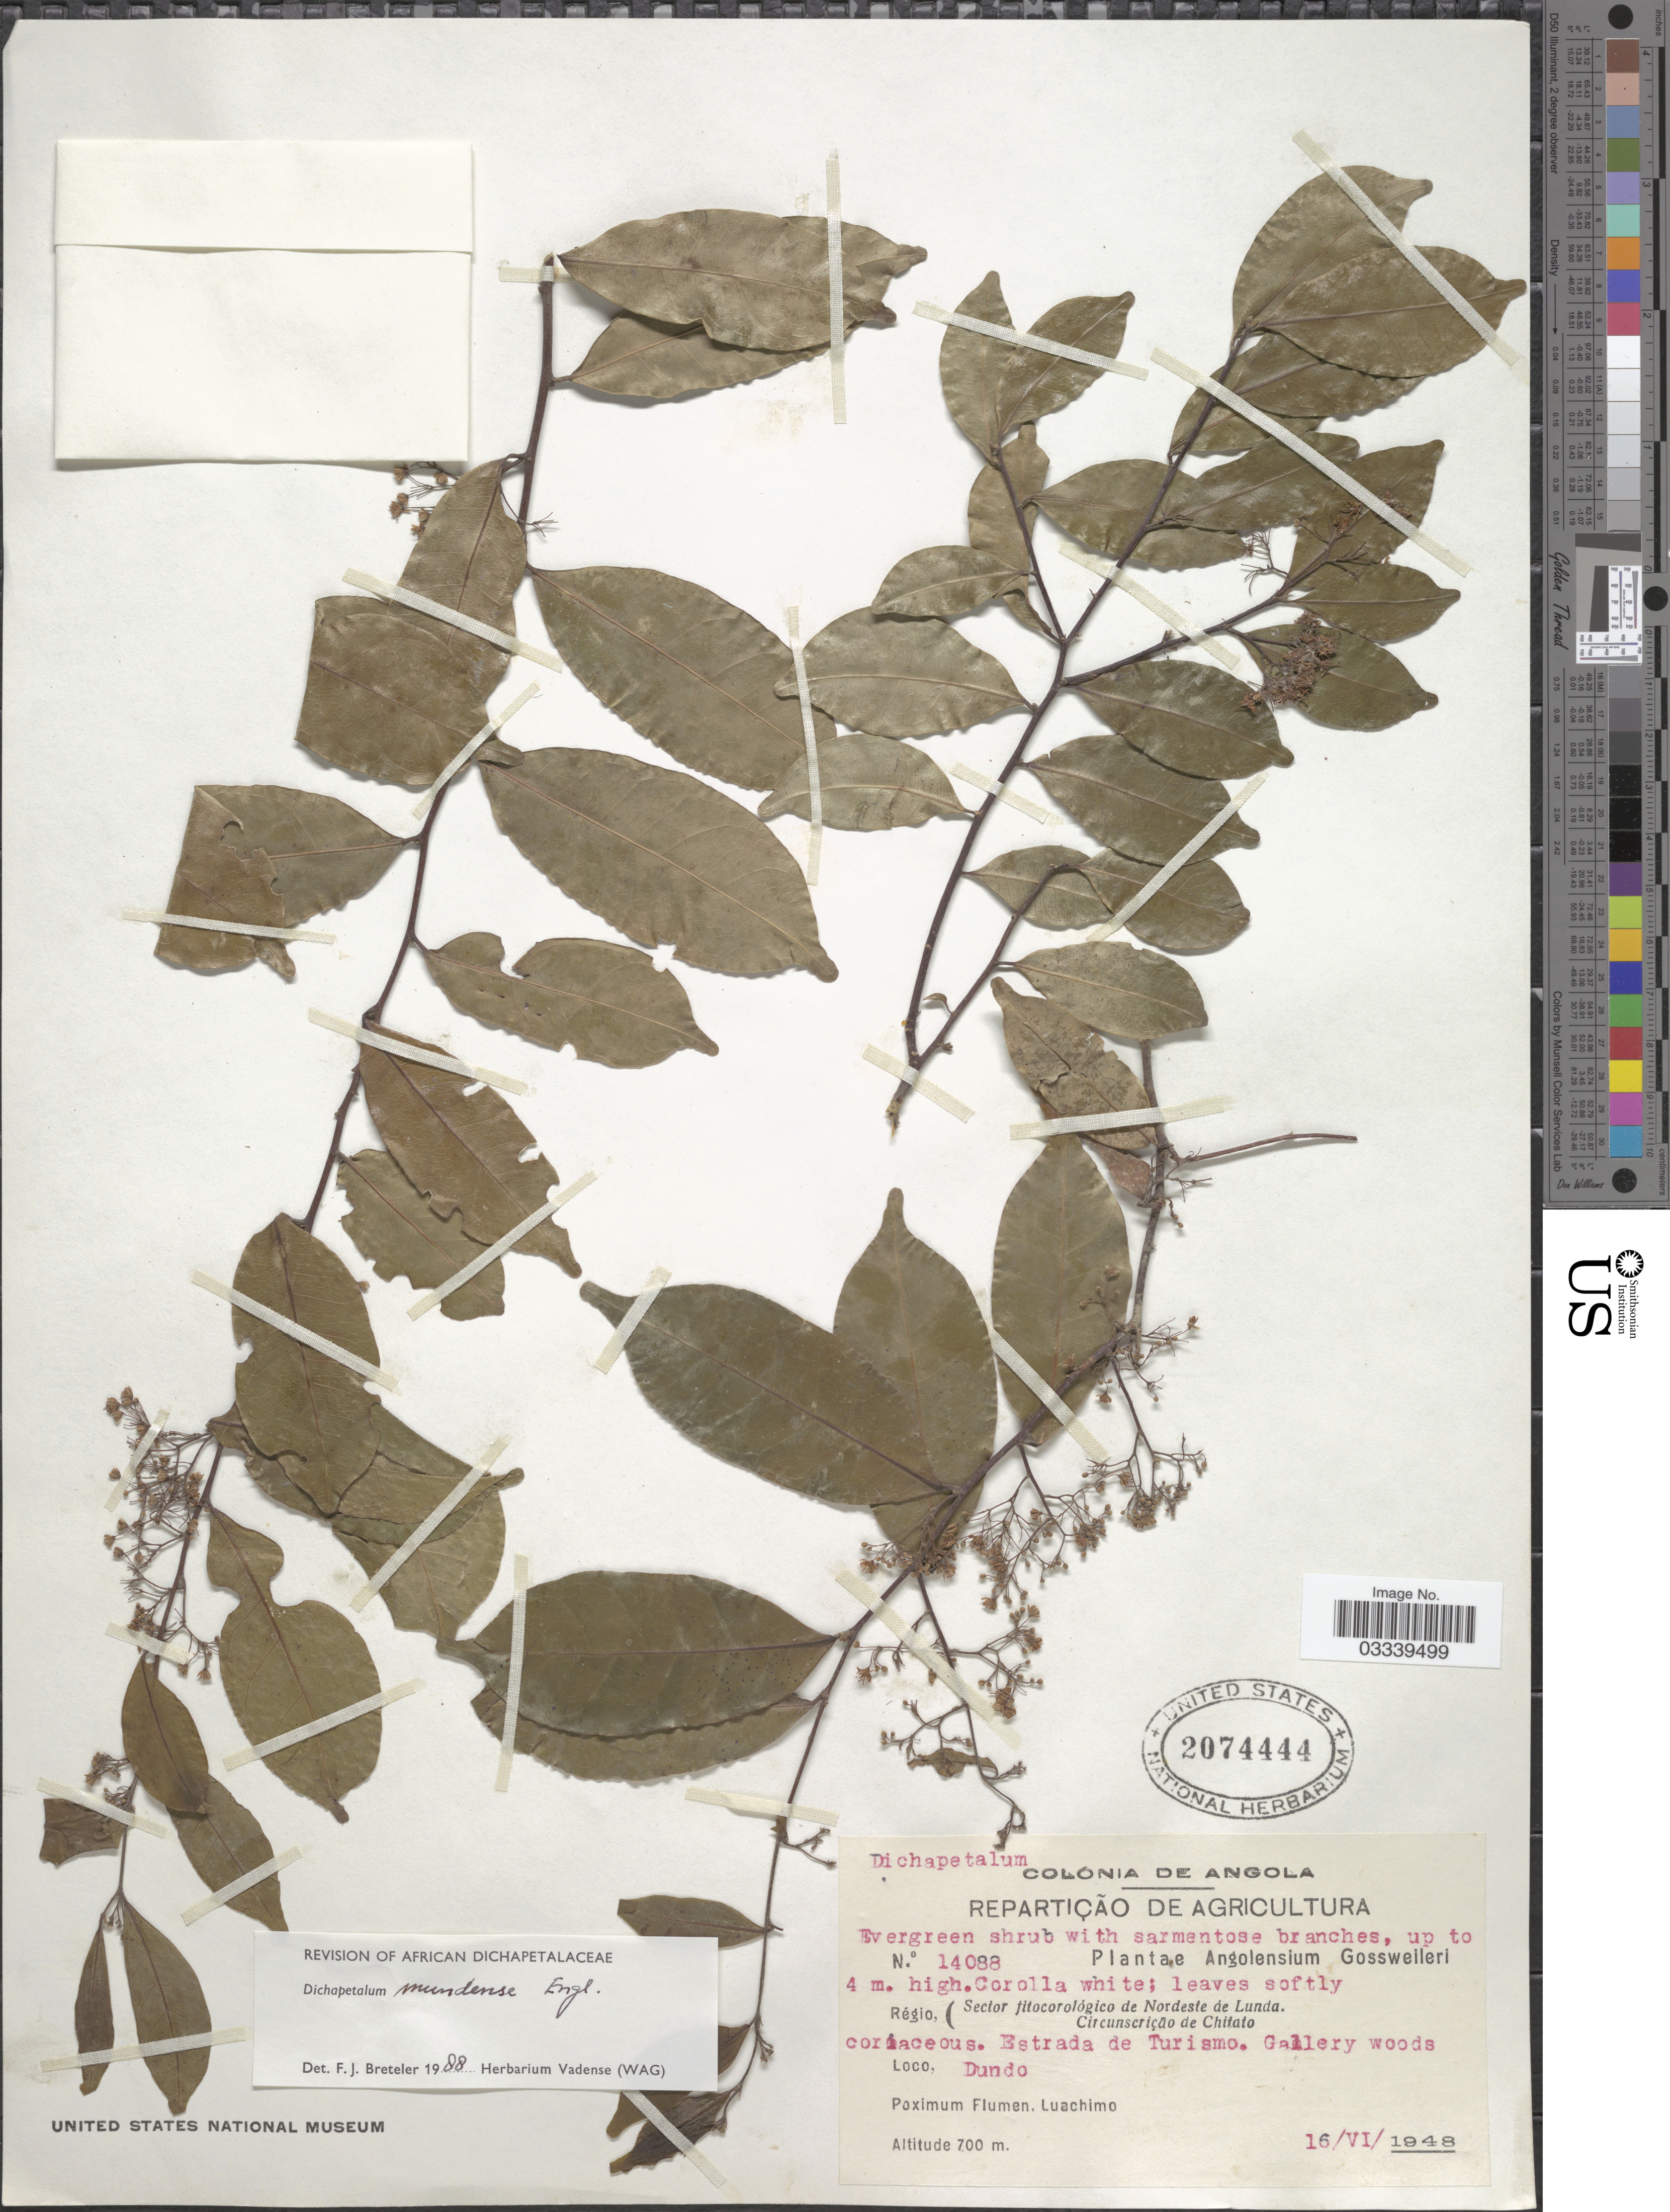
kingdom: Plantae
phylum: Tracheophyta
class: Magnoliopsida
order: Malpighiales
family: Dichapetalaceae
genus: Dichapetalum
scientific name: Dichapetalum mundense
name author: Engl.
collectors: -. Gossweiler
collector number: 14088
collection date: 1948-06-16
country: Angola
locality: Régio, Sector fitocorológico de Nordeste de Lunda. Circuncrição de Chitato. Estrada de Turismo. Dundo. Proximum Flumen, Luachimo.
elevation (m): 700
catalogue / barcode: US 2074444